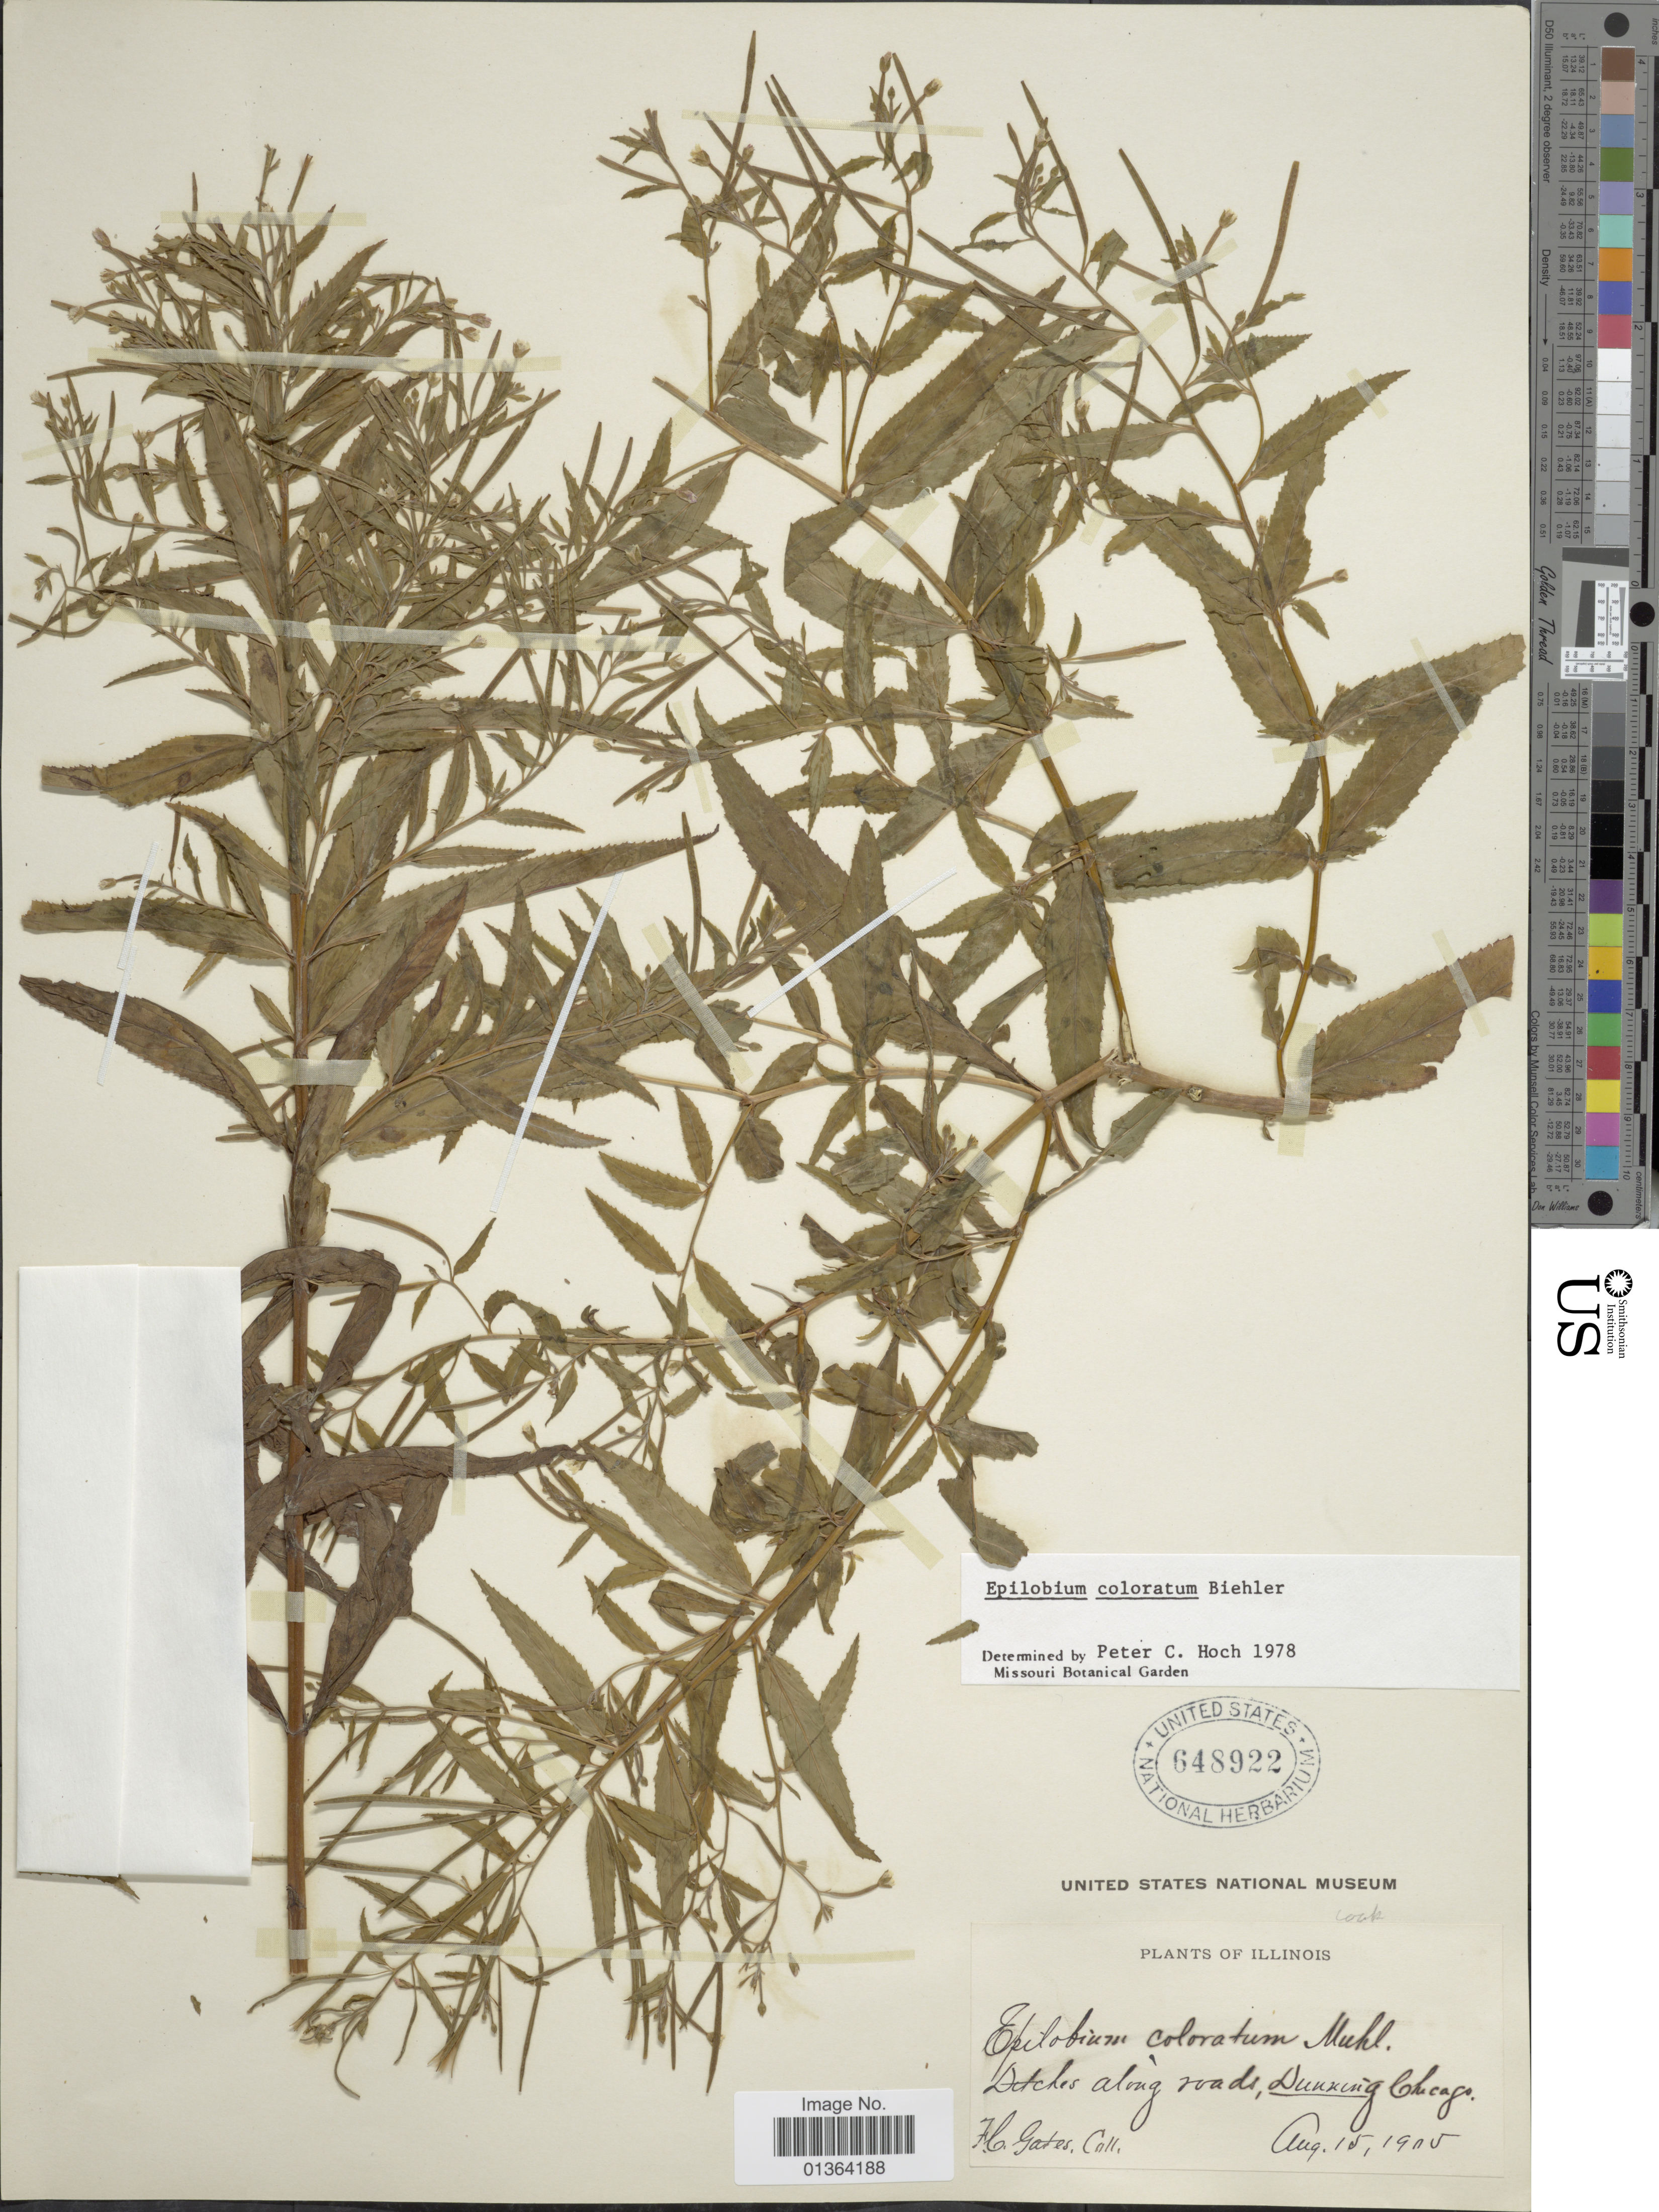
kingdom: Plantae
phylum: Tracheophyta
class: Magnoliopsida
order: Myrtales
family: Onagraceae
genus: Epilobium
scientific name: Epilobium coloratum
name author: Biehler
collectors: F. C. Gates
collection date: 1905-08-15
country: United States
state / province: Illinois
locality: Ditches along roads, Dunning Chicago.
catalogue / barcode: US 648922